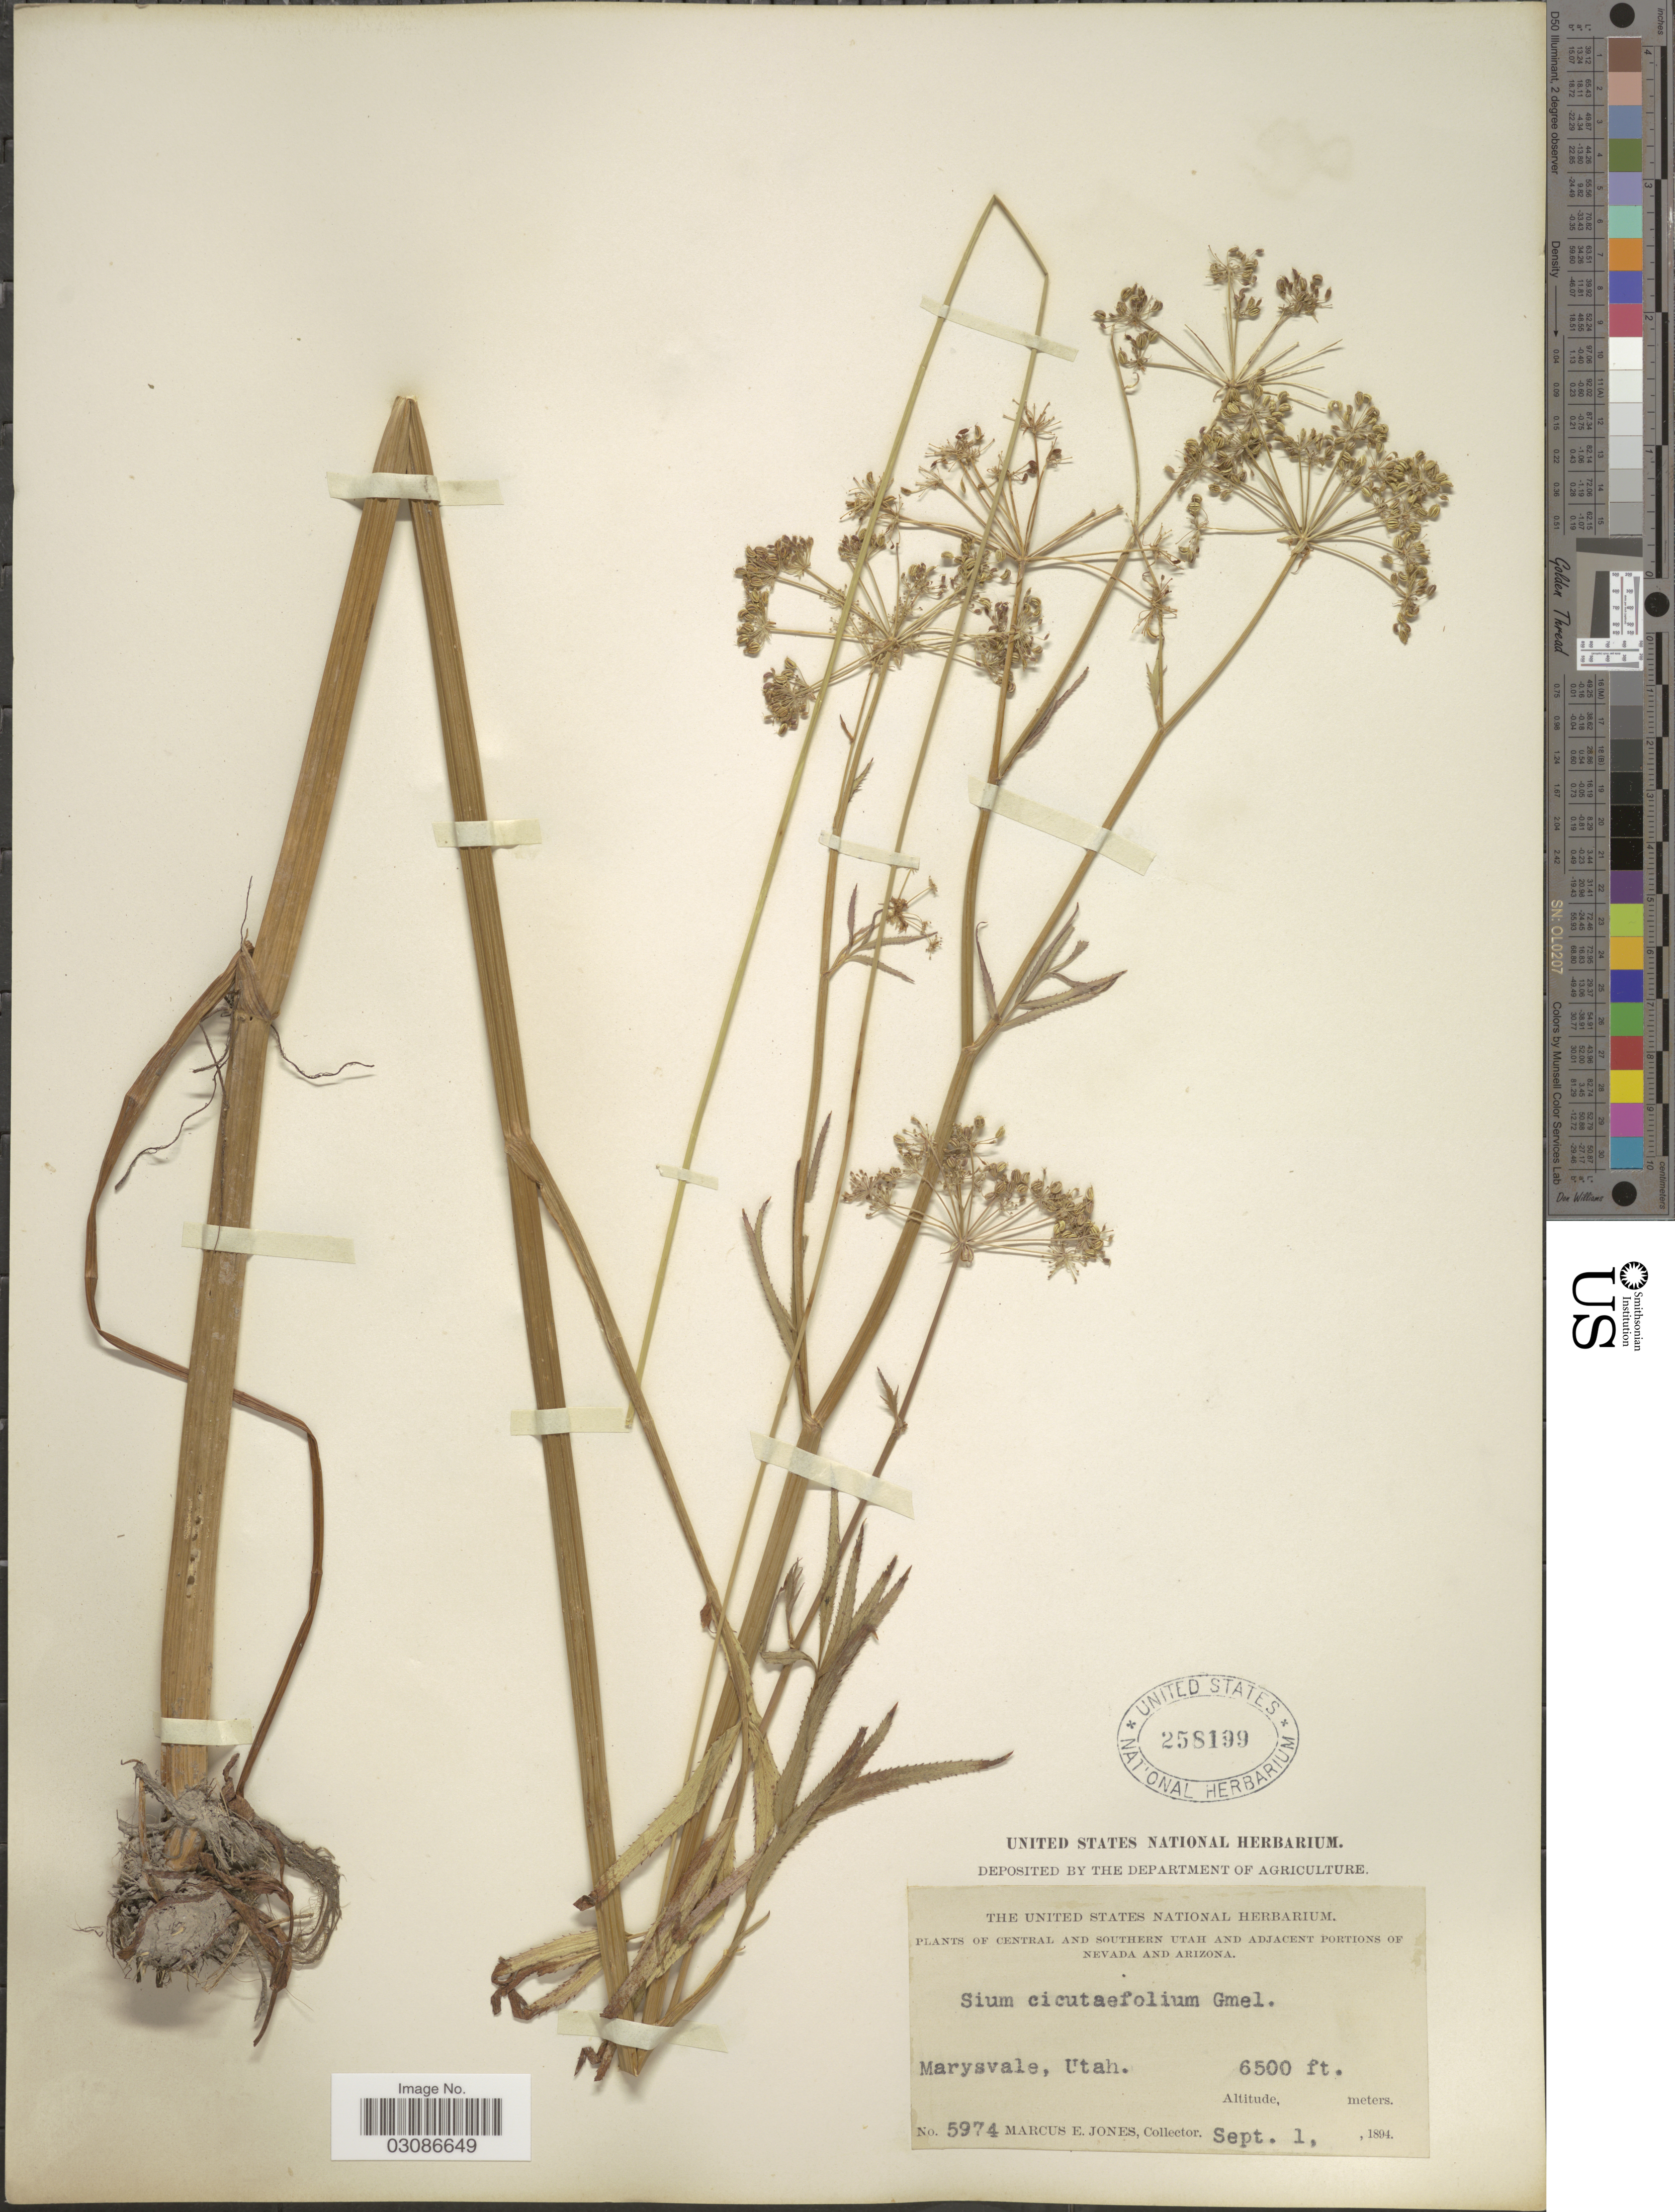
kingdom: Plantae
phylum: Tracheophyta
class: Magnoliopsida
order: Apiales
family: Apiaceae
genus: Sium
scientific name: Sium suave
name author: Walter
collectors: M. E. Jones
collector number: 5974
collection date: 1894-09-01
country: United States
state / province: Utah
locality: Marysvale, Utah.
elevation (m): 1981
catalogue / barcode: US 258199